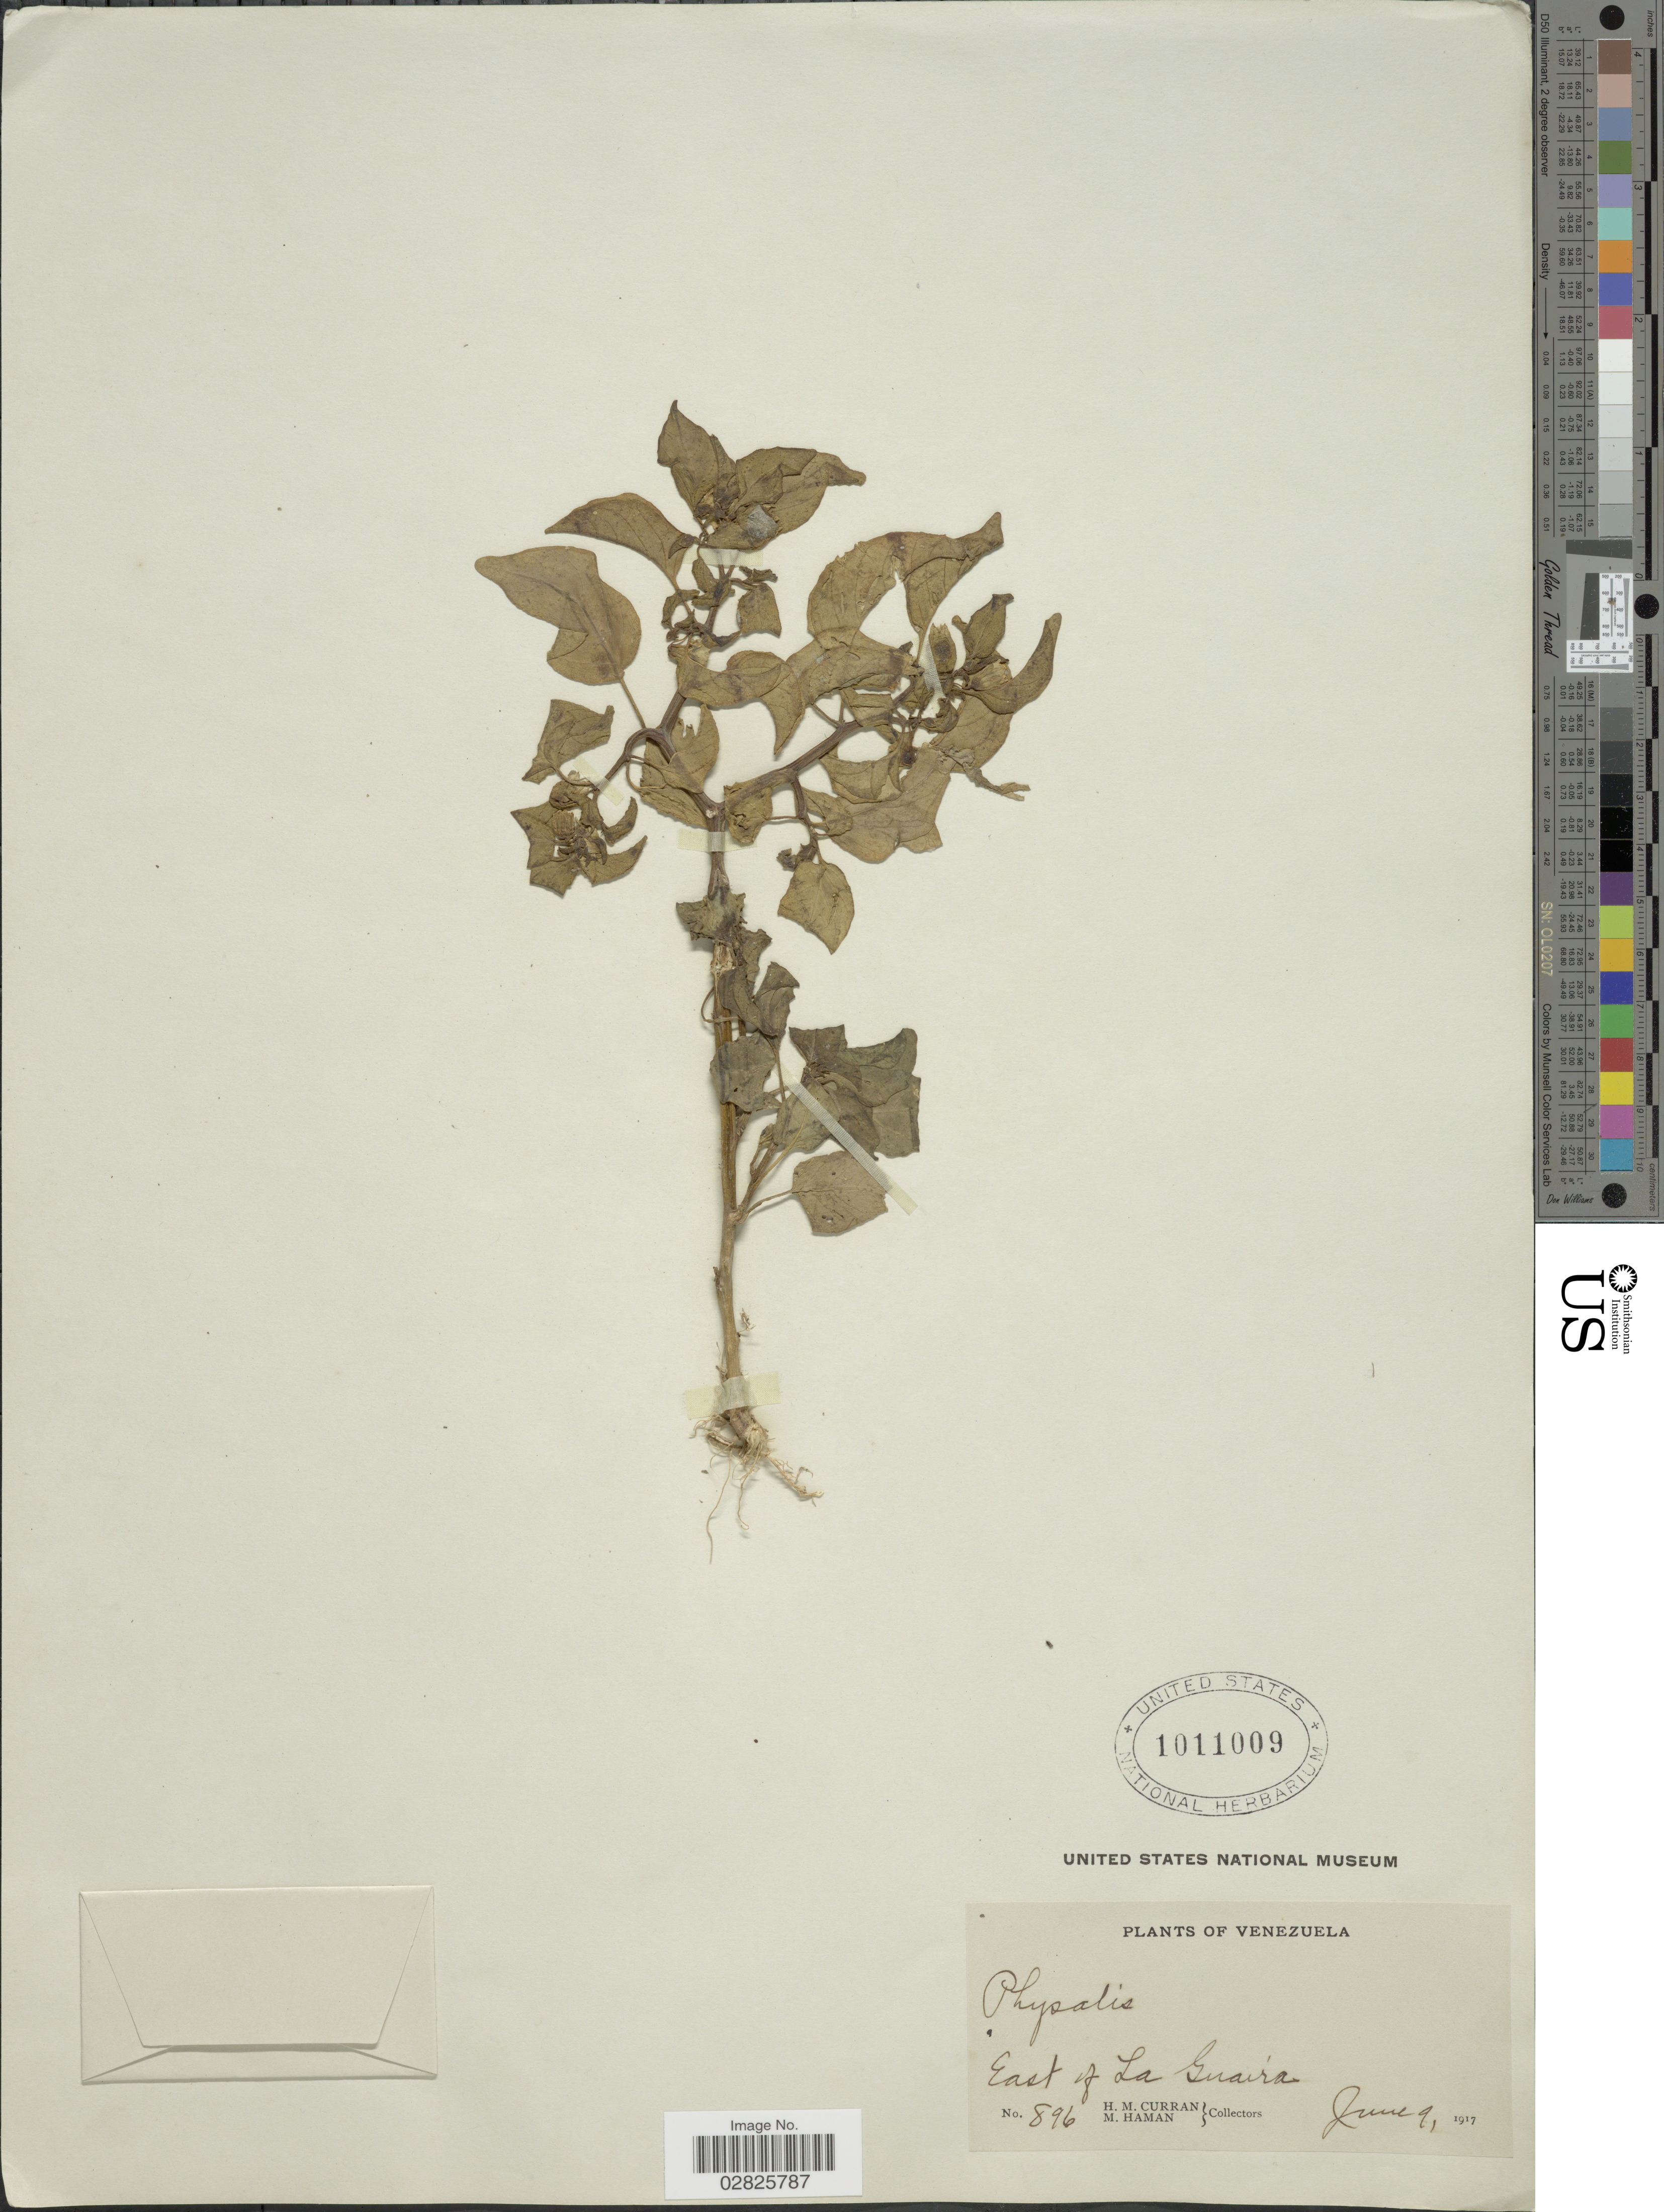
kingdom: Plantae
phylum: Tracheophyta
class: Magnoliopsida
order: Solanales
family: Solanaceae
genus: Physalis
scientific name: Physalis sp.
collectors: H. M. Curran & M. Haman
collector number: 896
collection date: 1917-06-09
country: Venezuela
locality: East of La Guaira.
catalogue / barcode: US 1011009